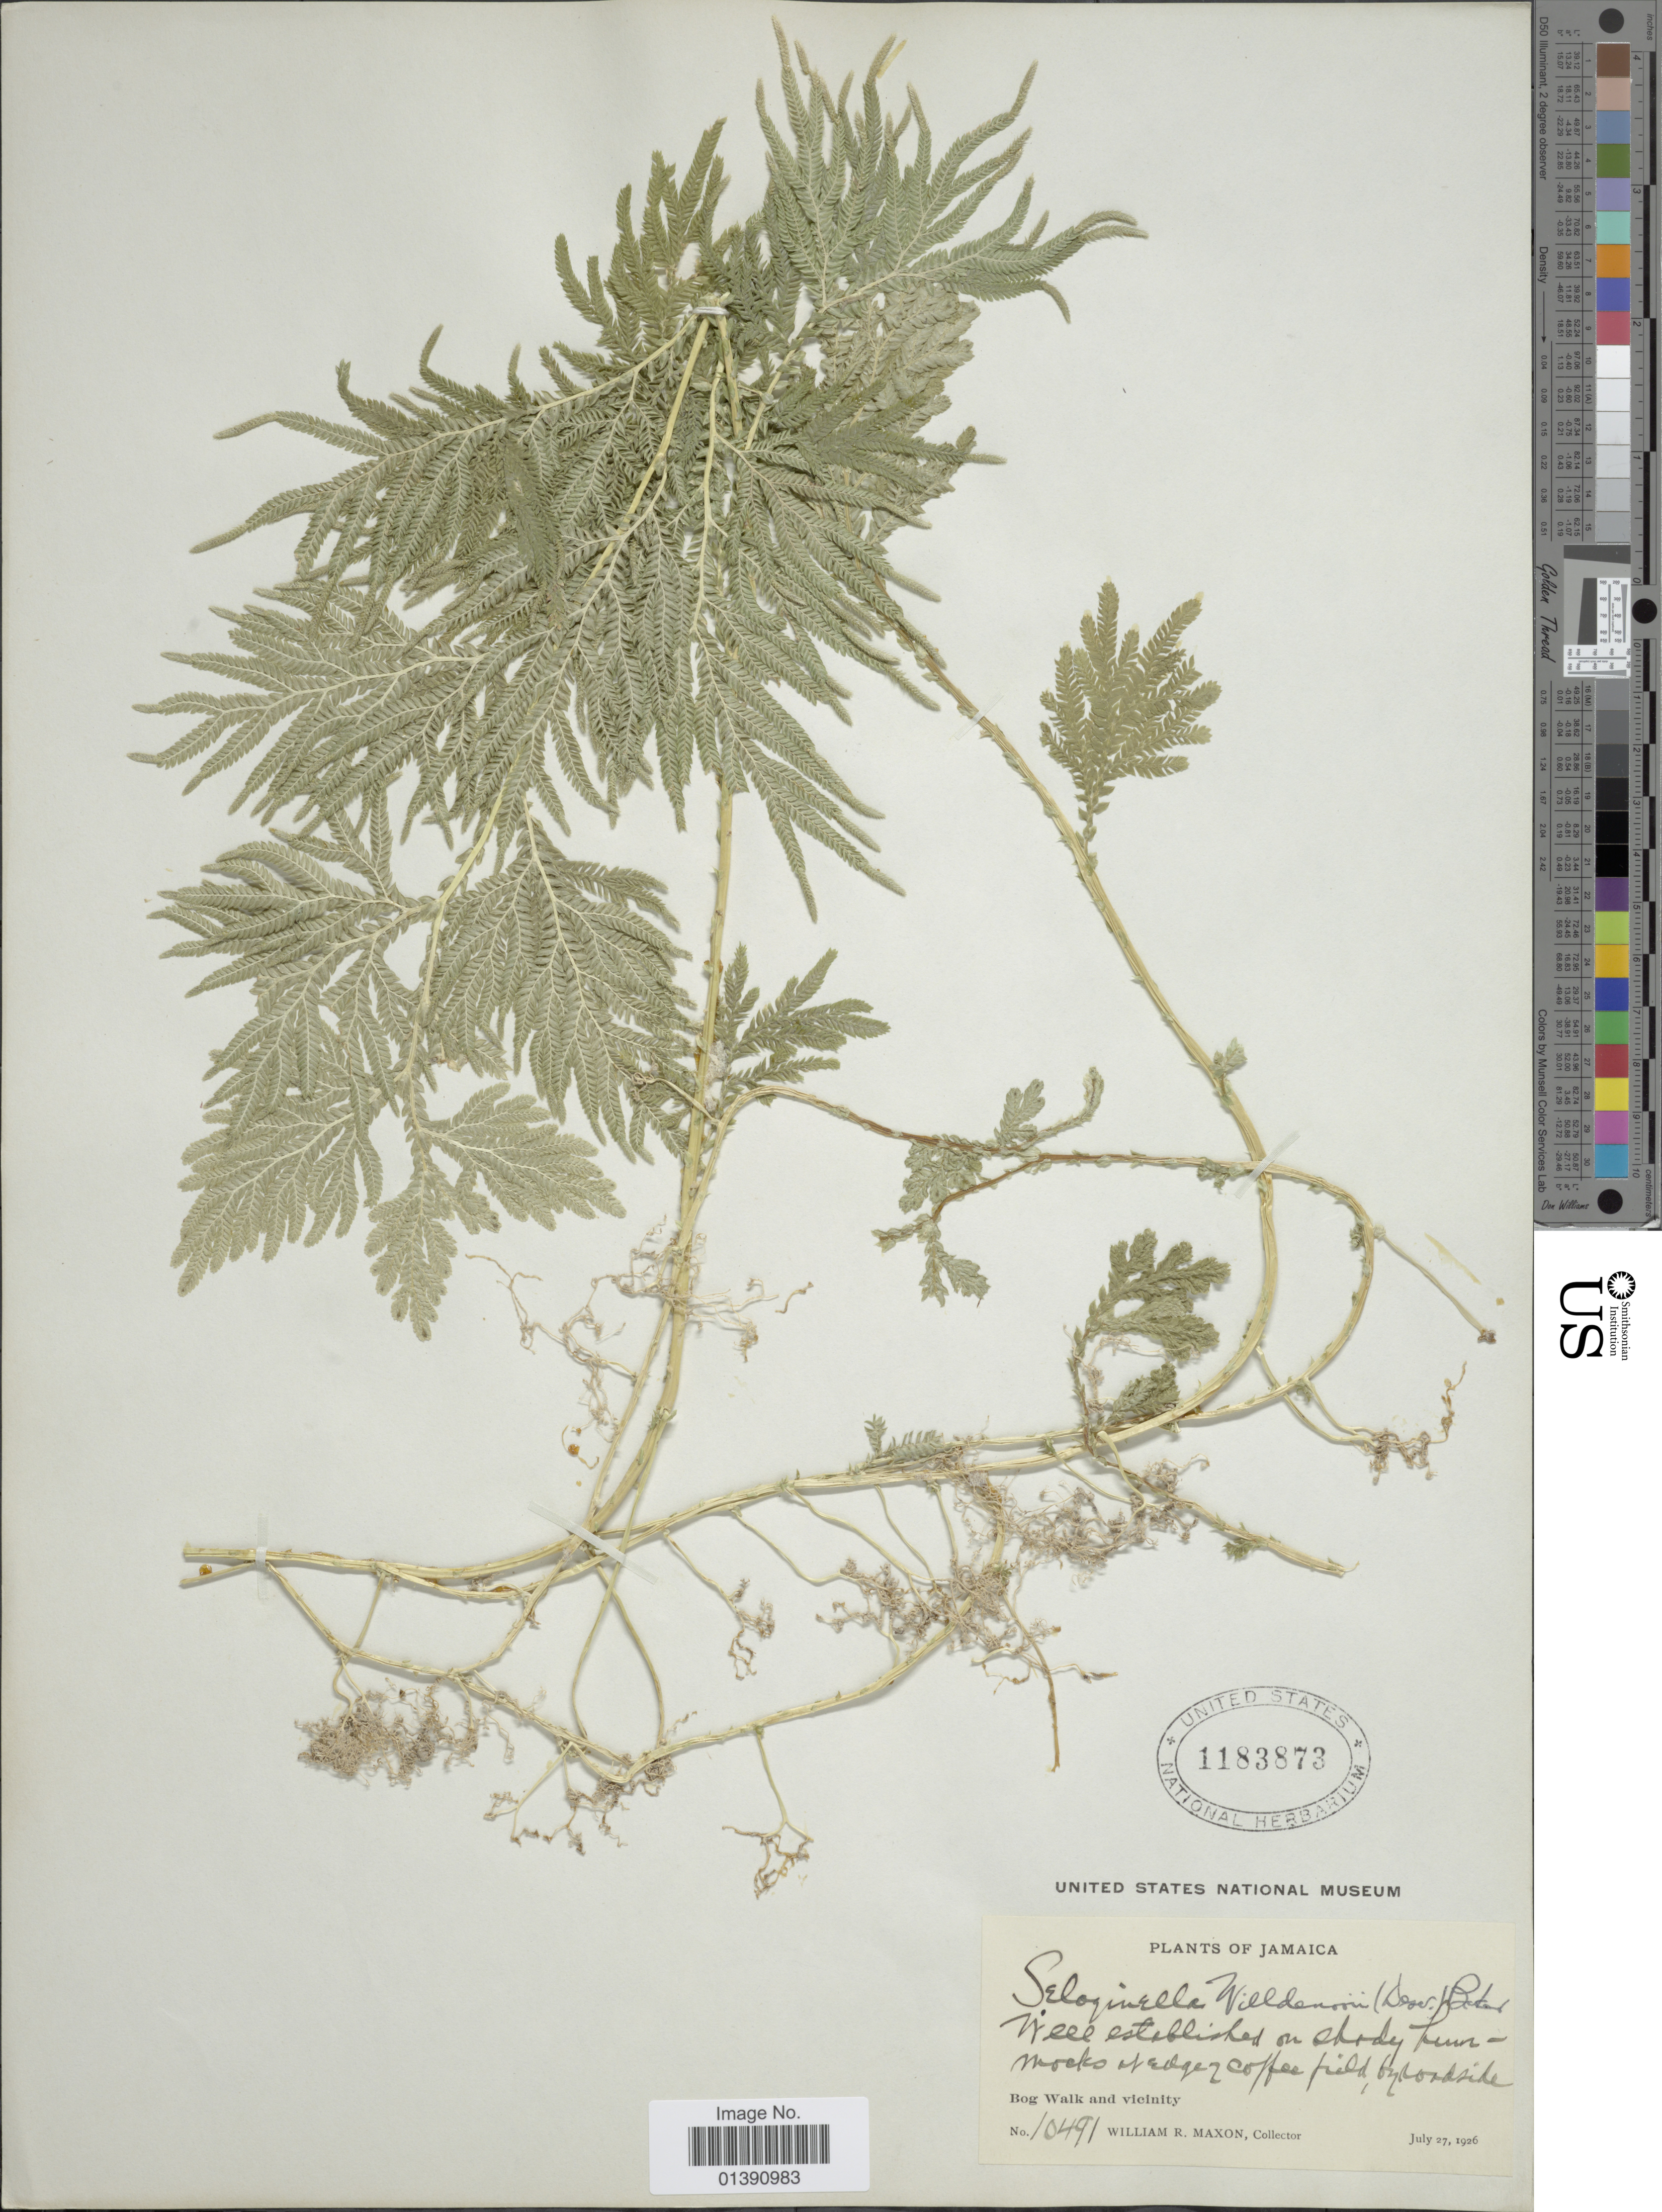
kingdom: Plantae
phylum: Tracheophyta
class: Lycopodiopsida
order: Selaginellales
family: Selaginellaceae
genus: Selaginella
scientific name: Selaginella plana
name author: (Desv. ex Poir.) Hieron.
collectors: W. R. Maxon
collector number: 10491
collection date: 1926-07-27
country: Jamaica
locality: Bog Walk and vicinity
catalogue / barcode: US 1183873